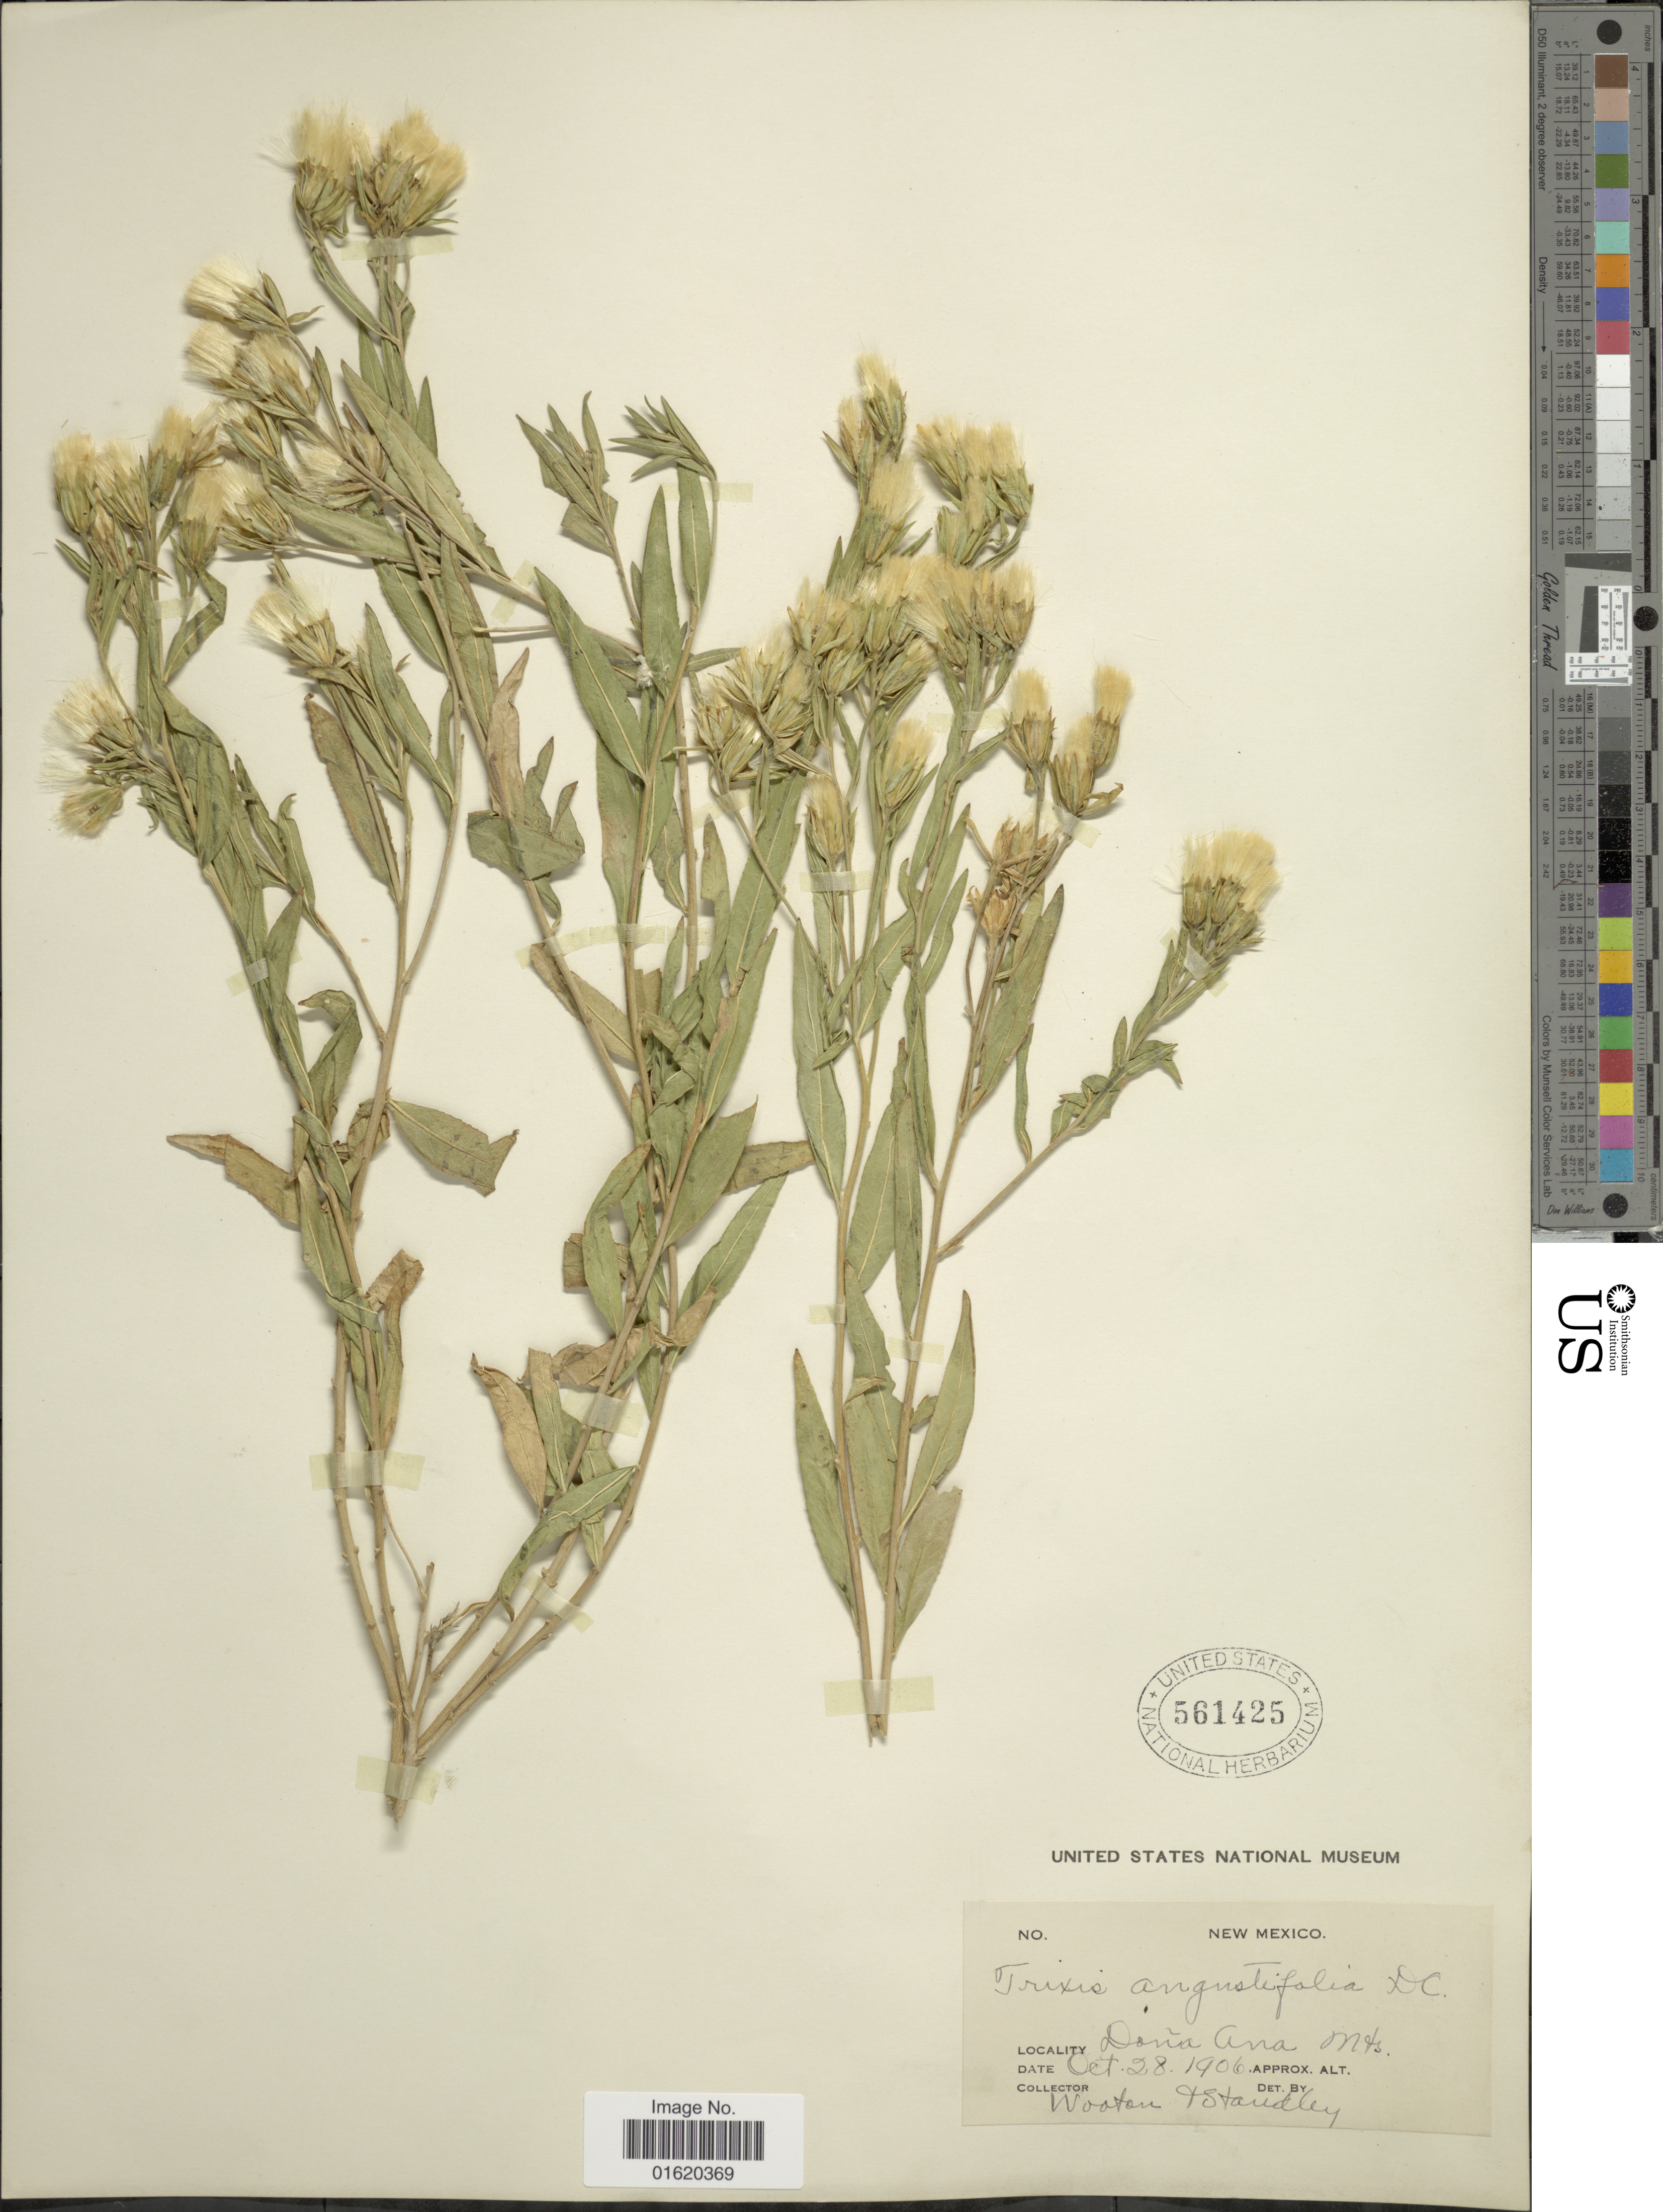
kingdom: Plantae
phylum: Tracheophyta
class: Magnoliopsida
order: Asterales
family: Asteraceae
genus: Trixis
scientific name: Trixis californica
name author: Kellogg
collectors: E. O. Wooton & Standley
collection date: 1906-10-28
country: United States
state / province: New Mexico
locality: Doña Ana Mts.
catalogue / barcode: US 461425